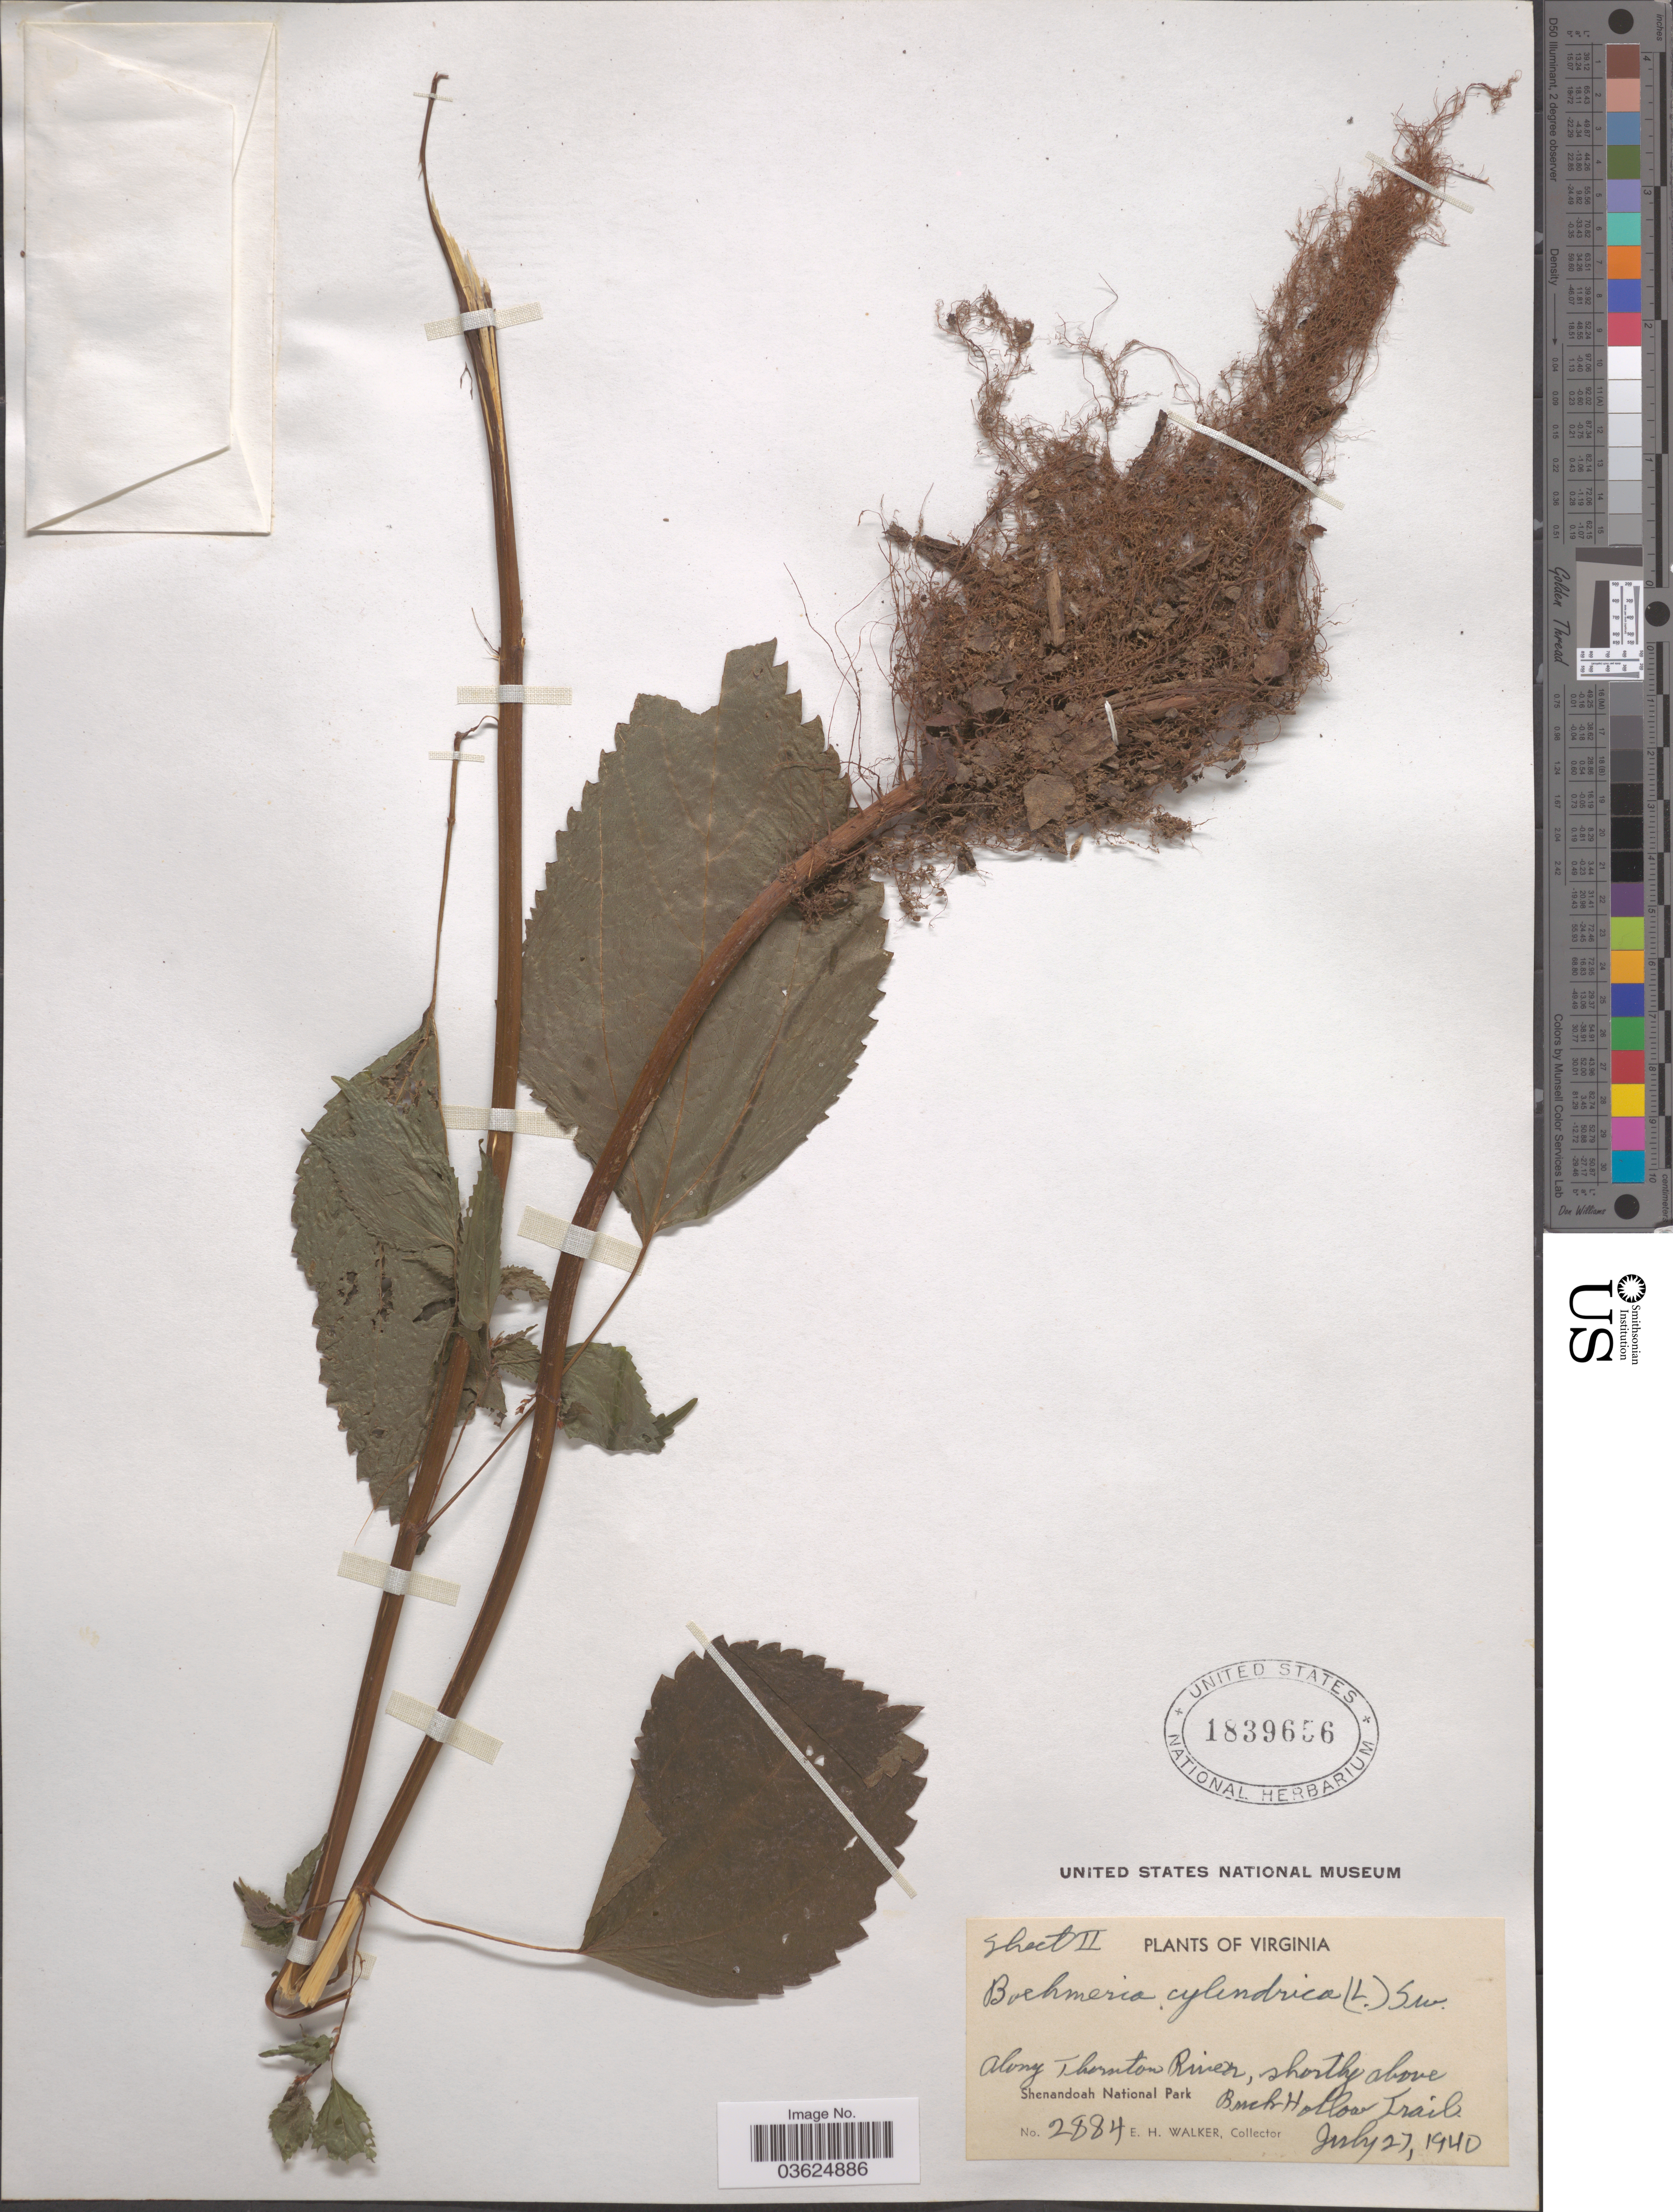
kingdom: Plantae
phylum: Tracheophyta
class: Magnoliopsida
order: Rosales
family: Urticaceae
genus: Boehmeria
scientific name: Boehmeria cylindrica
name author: (L.) Sw.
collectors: E. H. Walker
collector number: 2884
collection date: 1940-07-27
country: United States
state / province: Virginia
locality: Along Thornton River, shortly above Buck Hollow Trail. Shenandoah National Park.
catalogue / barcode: US 1839656